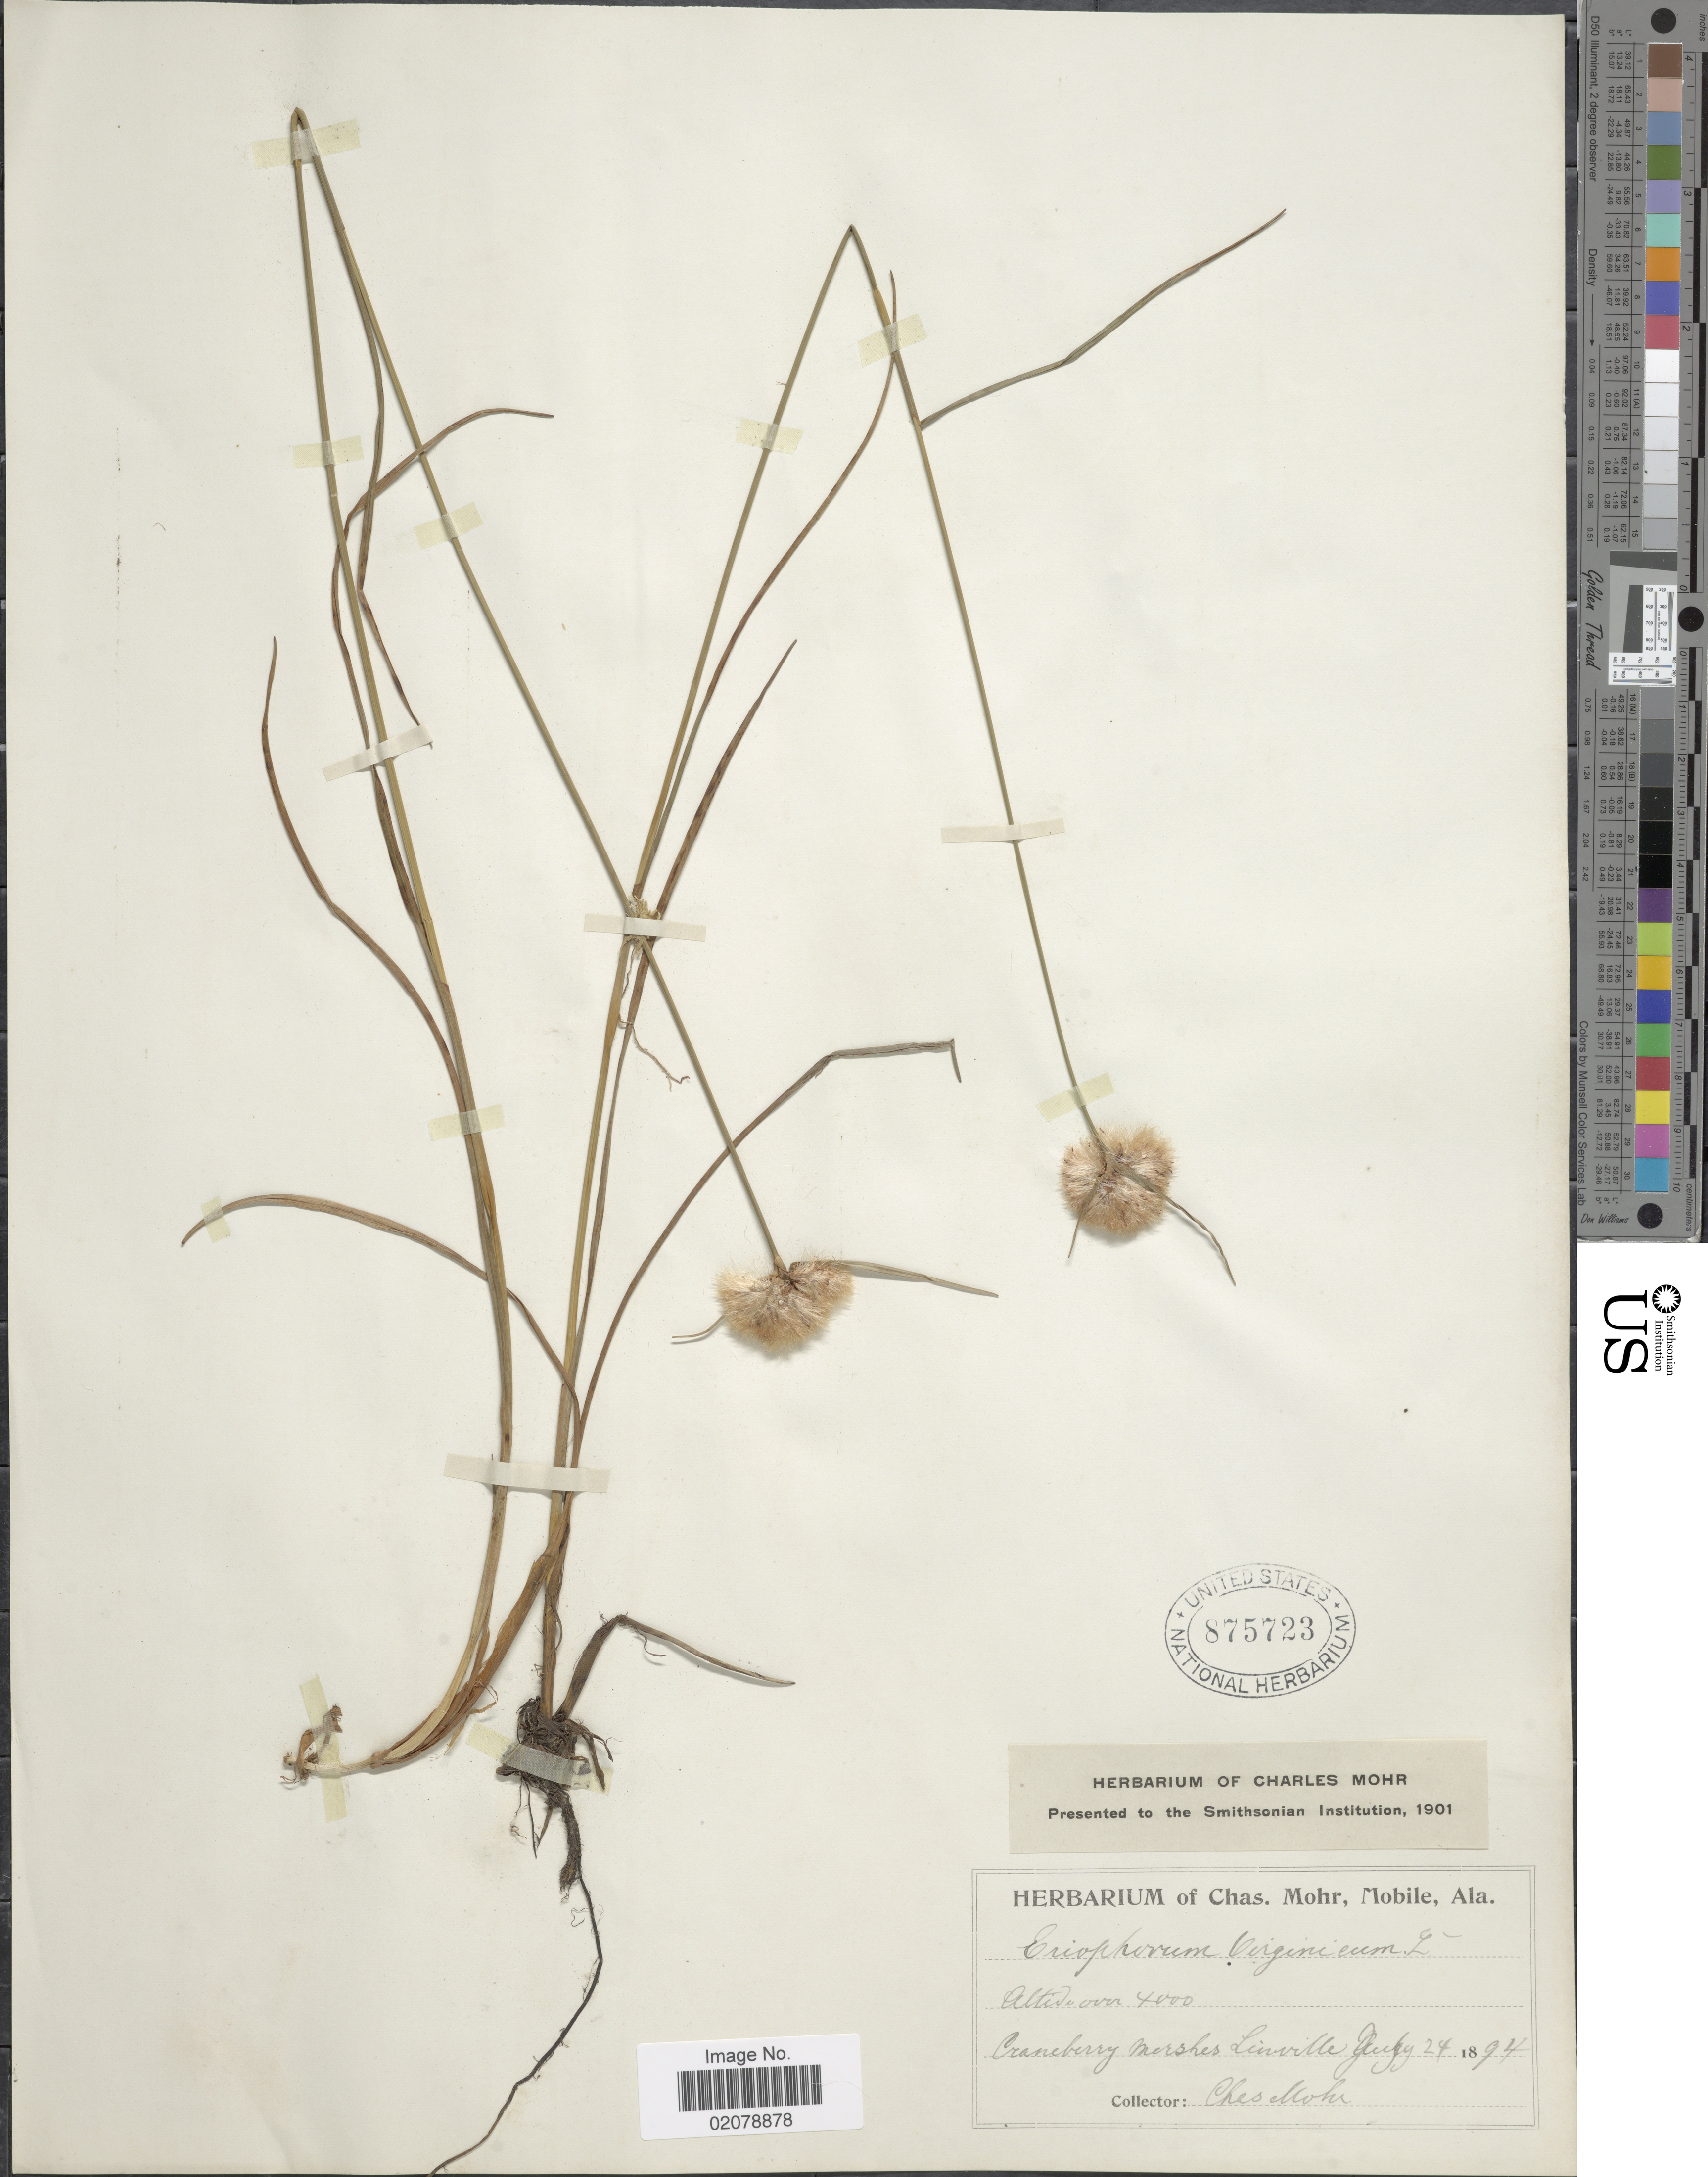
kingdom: Plantae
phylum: Tracheophyta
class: Liliopsida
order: Poales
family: Cyperaceae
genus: Eriophorum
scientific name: Eriophorum virginicum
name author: L.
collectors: C. T. Mohr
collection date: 1894-07-24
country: United States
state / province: North Carolina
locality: Craneberry marshes Linville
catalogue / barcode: US 875723